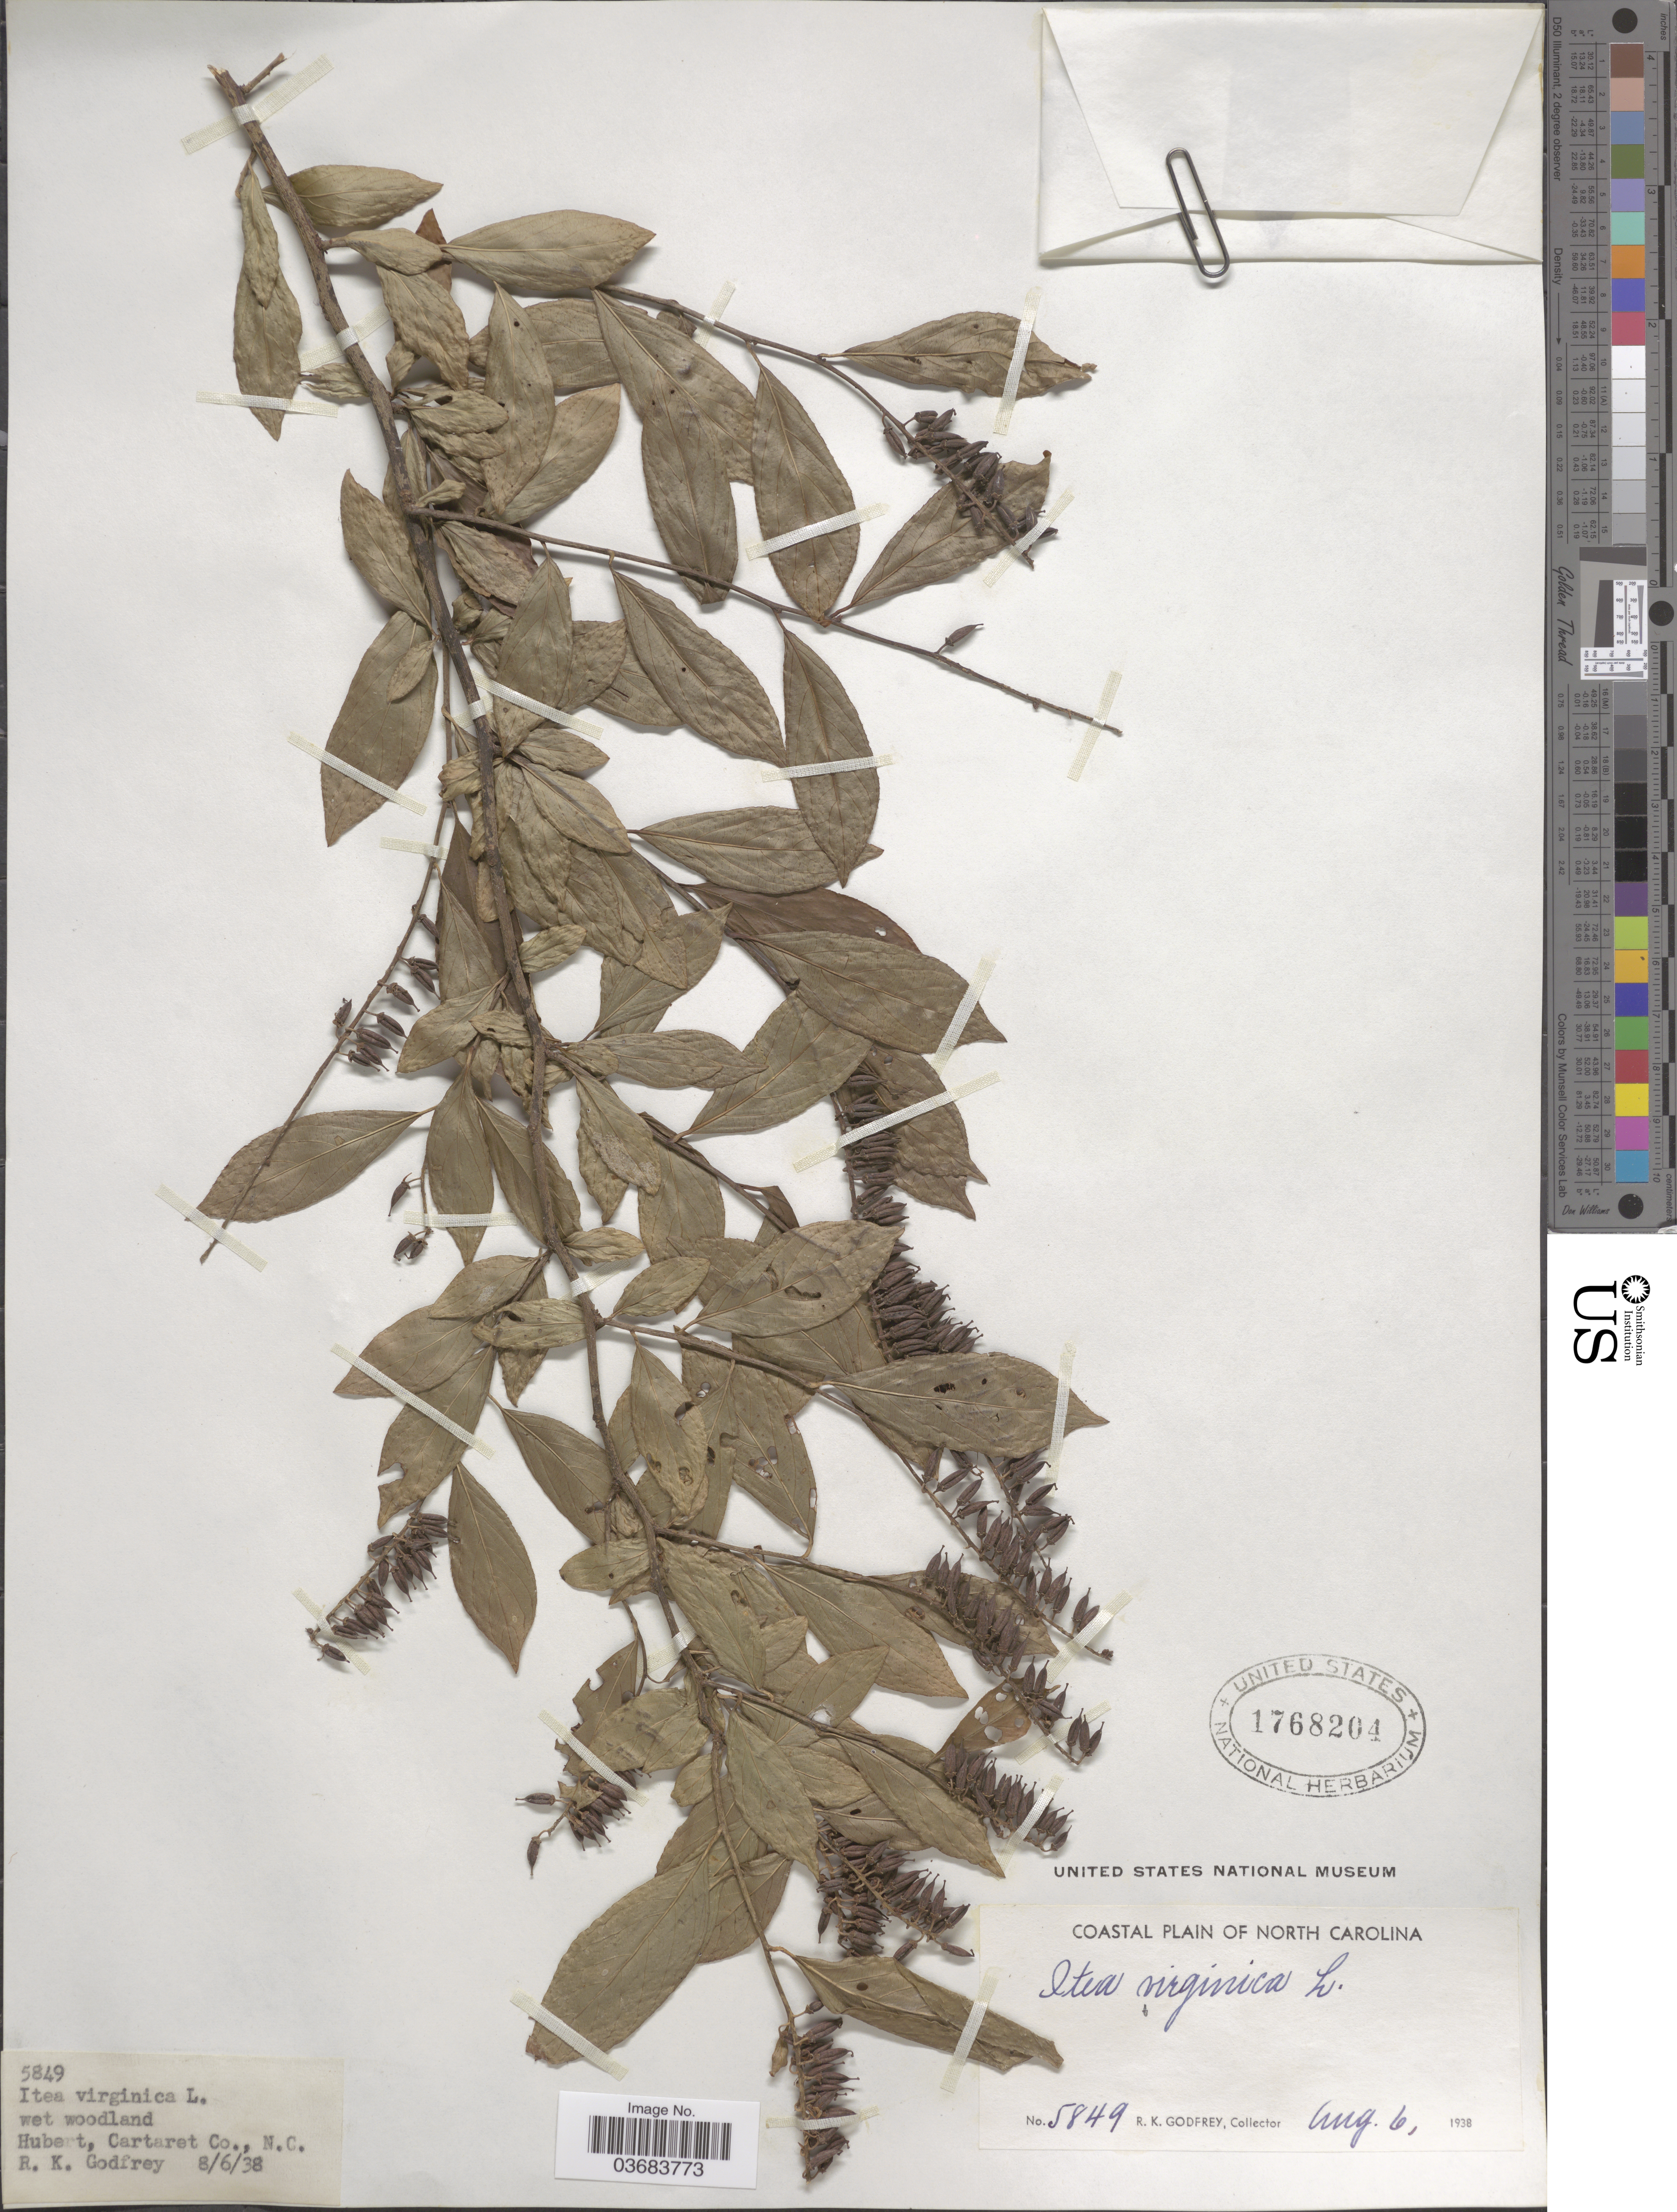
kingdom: Plantae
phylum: Tracheophyta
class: Magnoliopsida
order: Saxifragales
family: Iteaceae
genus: Itea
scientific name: Itea virginica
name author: L.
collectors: R. K. Godfrey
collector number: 5849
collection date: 1938-08-06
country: United States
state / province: North Carolina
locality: Hubert, Cartarat Co. Coastal Plain.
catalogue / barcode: US 1768204